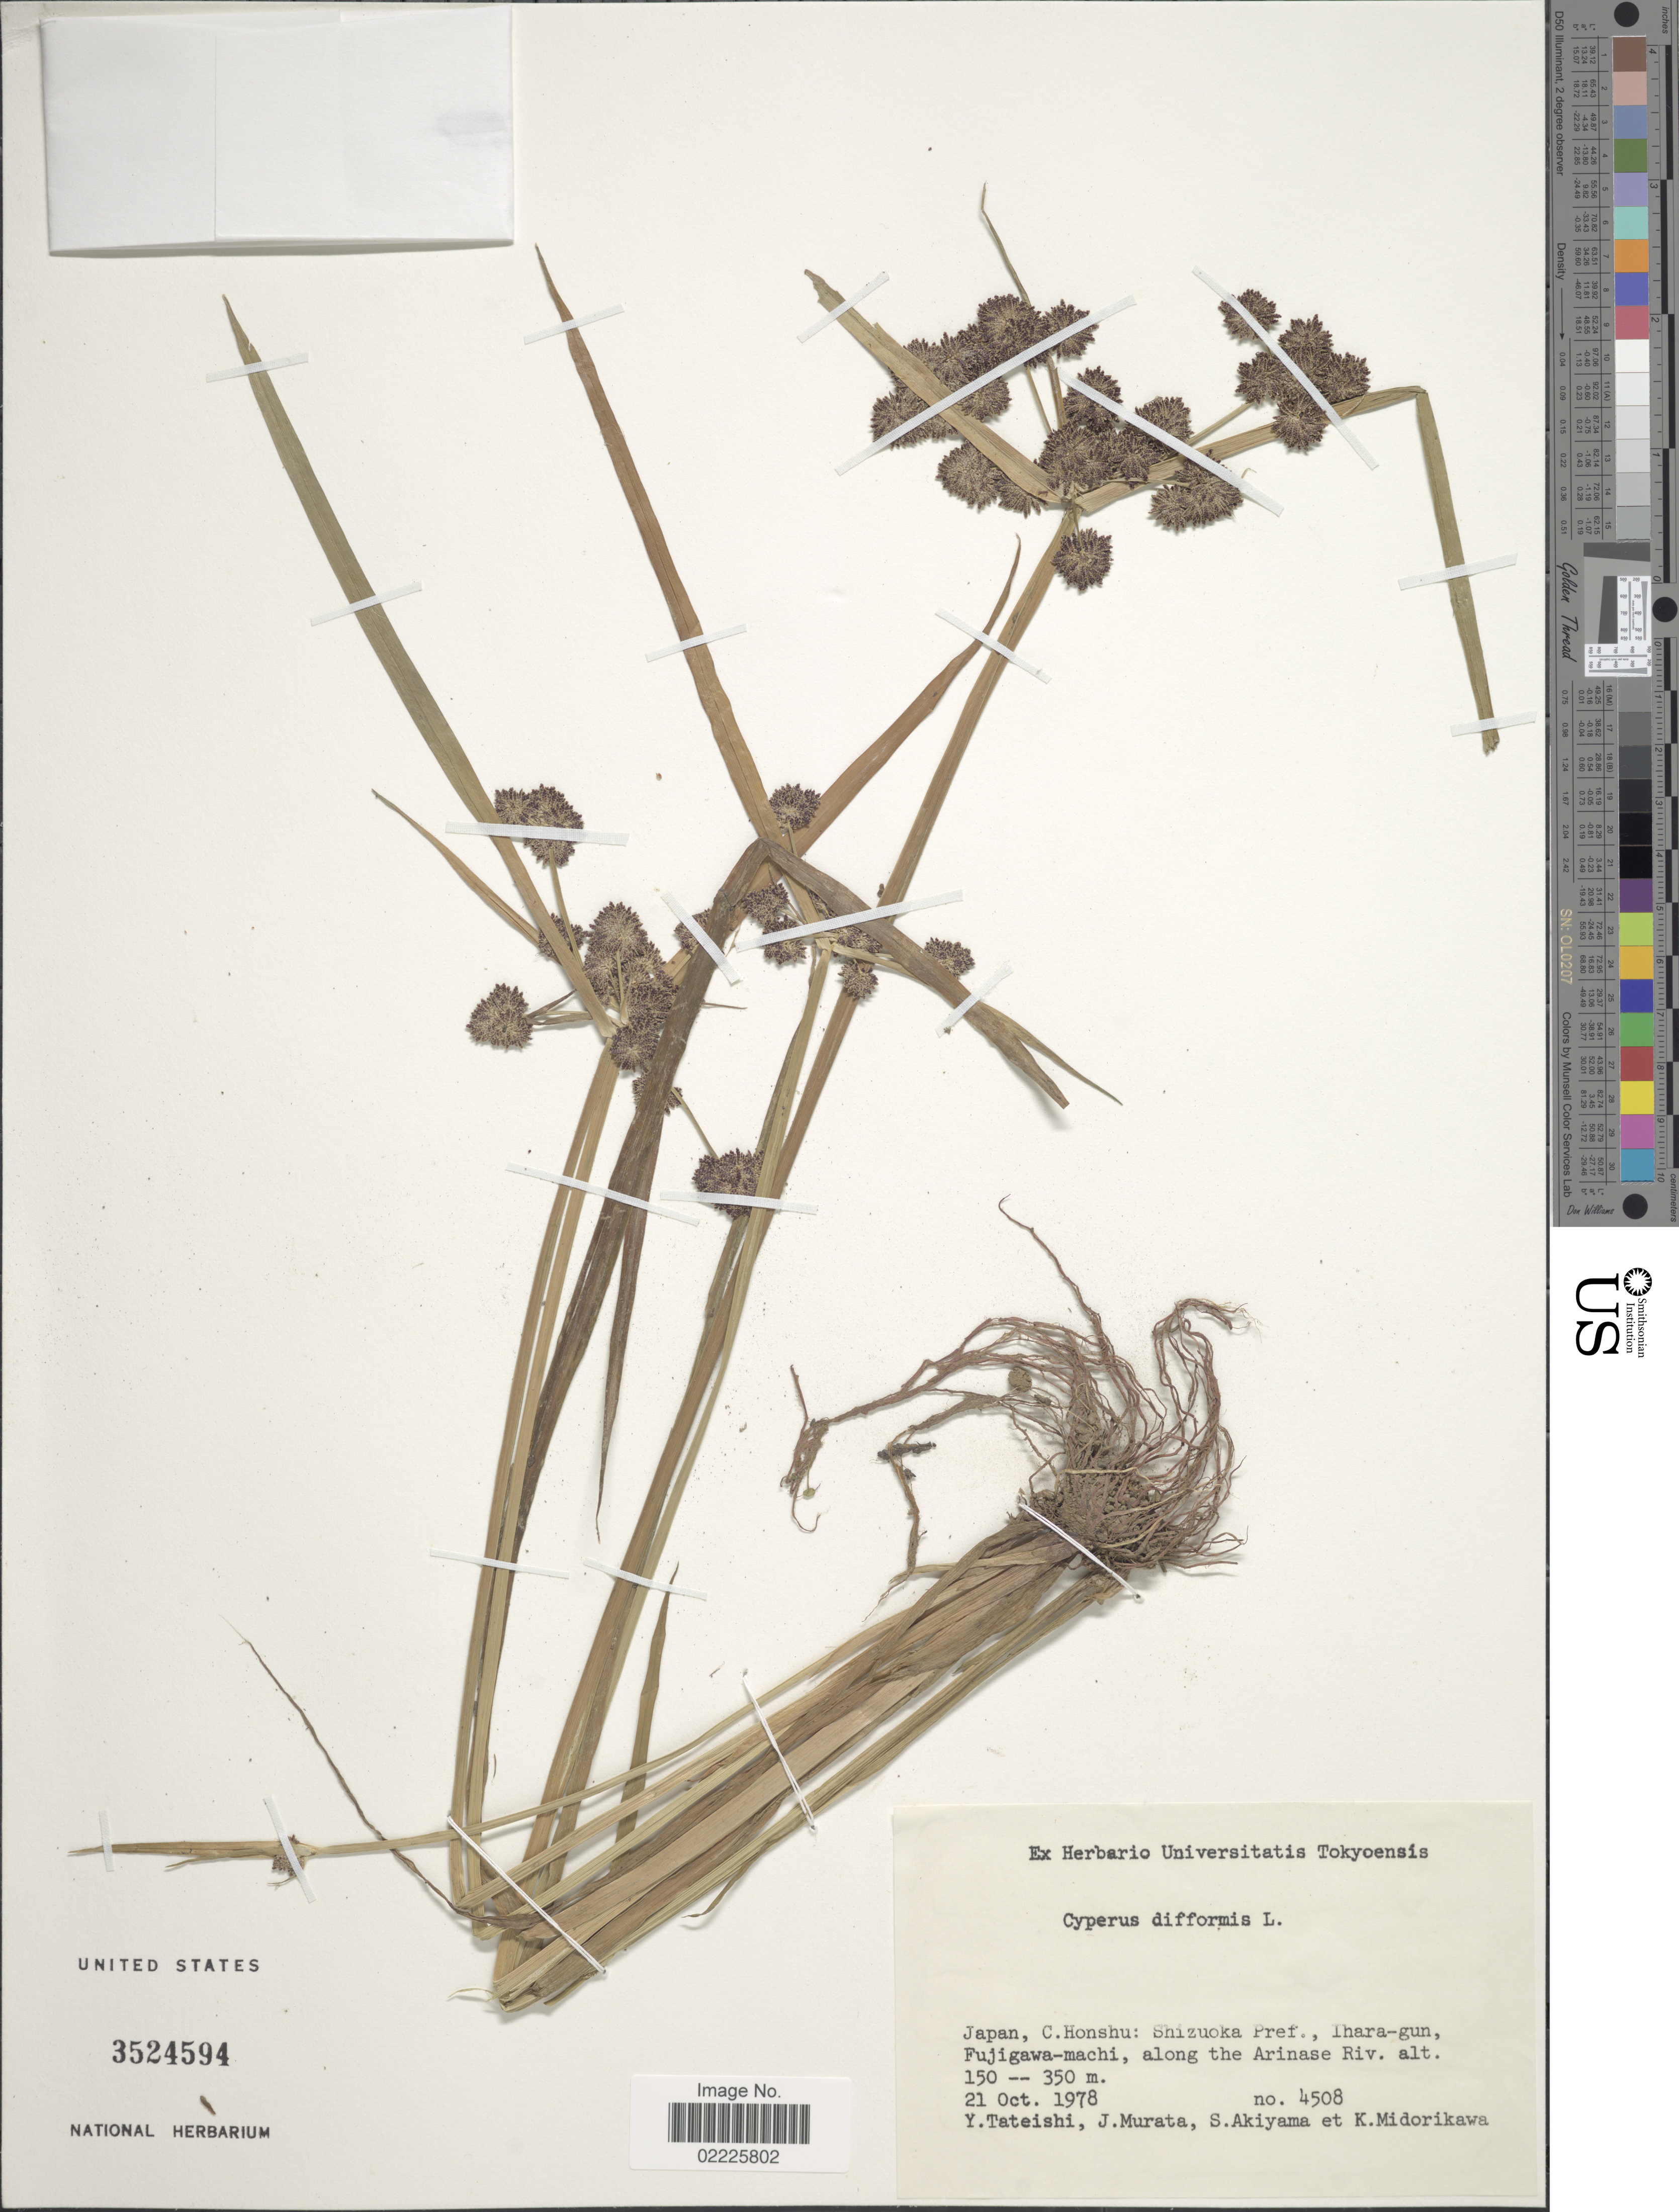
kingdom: Plantae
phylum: Tracheophyta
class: Liliopsida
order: Poales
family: Cyperaceae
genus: Cyperus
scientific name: Cyperus difformis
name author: L.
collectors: Y. Tateishi, J. Murata, Shinobu Akiyama & K. Midorikawa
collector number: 450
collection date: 1978-10-21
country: Japan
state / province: Sizuoka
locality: C. Honshu: Shizuoka Pref., Ihara-gun, Fujigawa-machi, along the Arinase Riv.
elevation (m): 150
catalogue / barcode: US 3524594